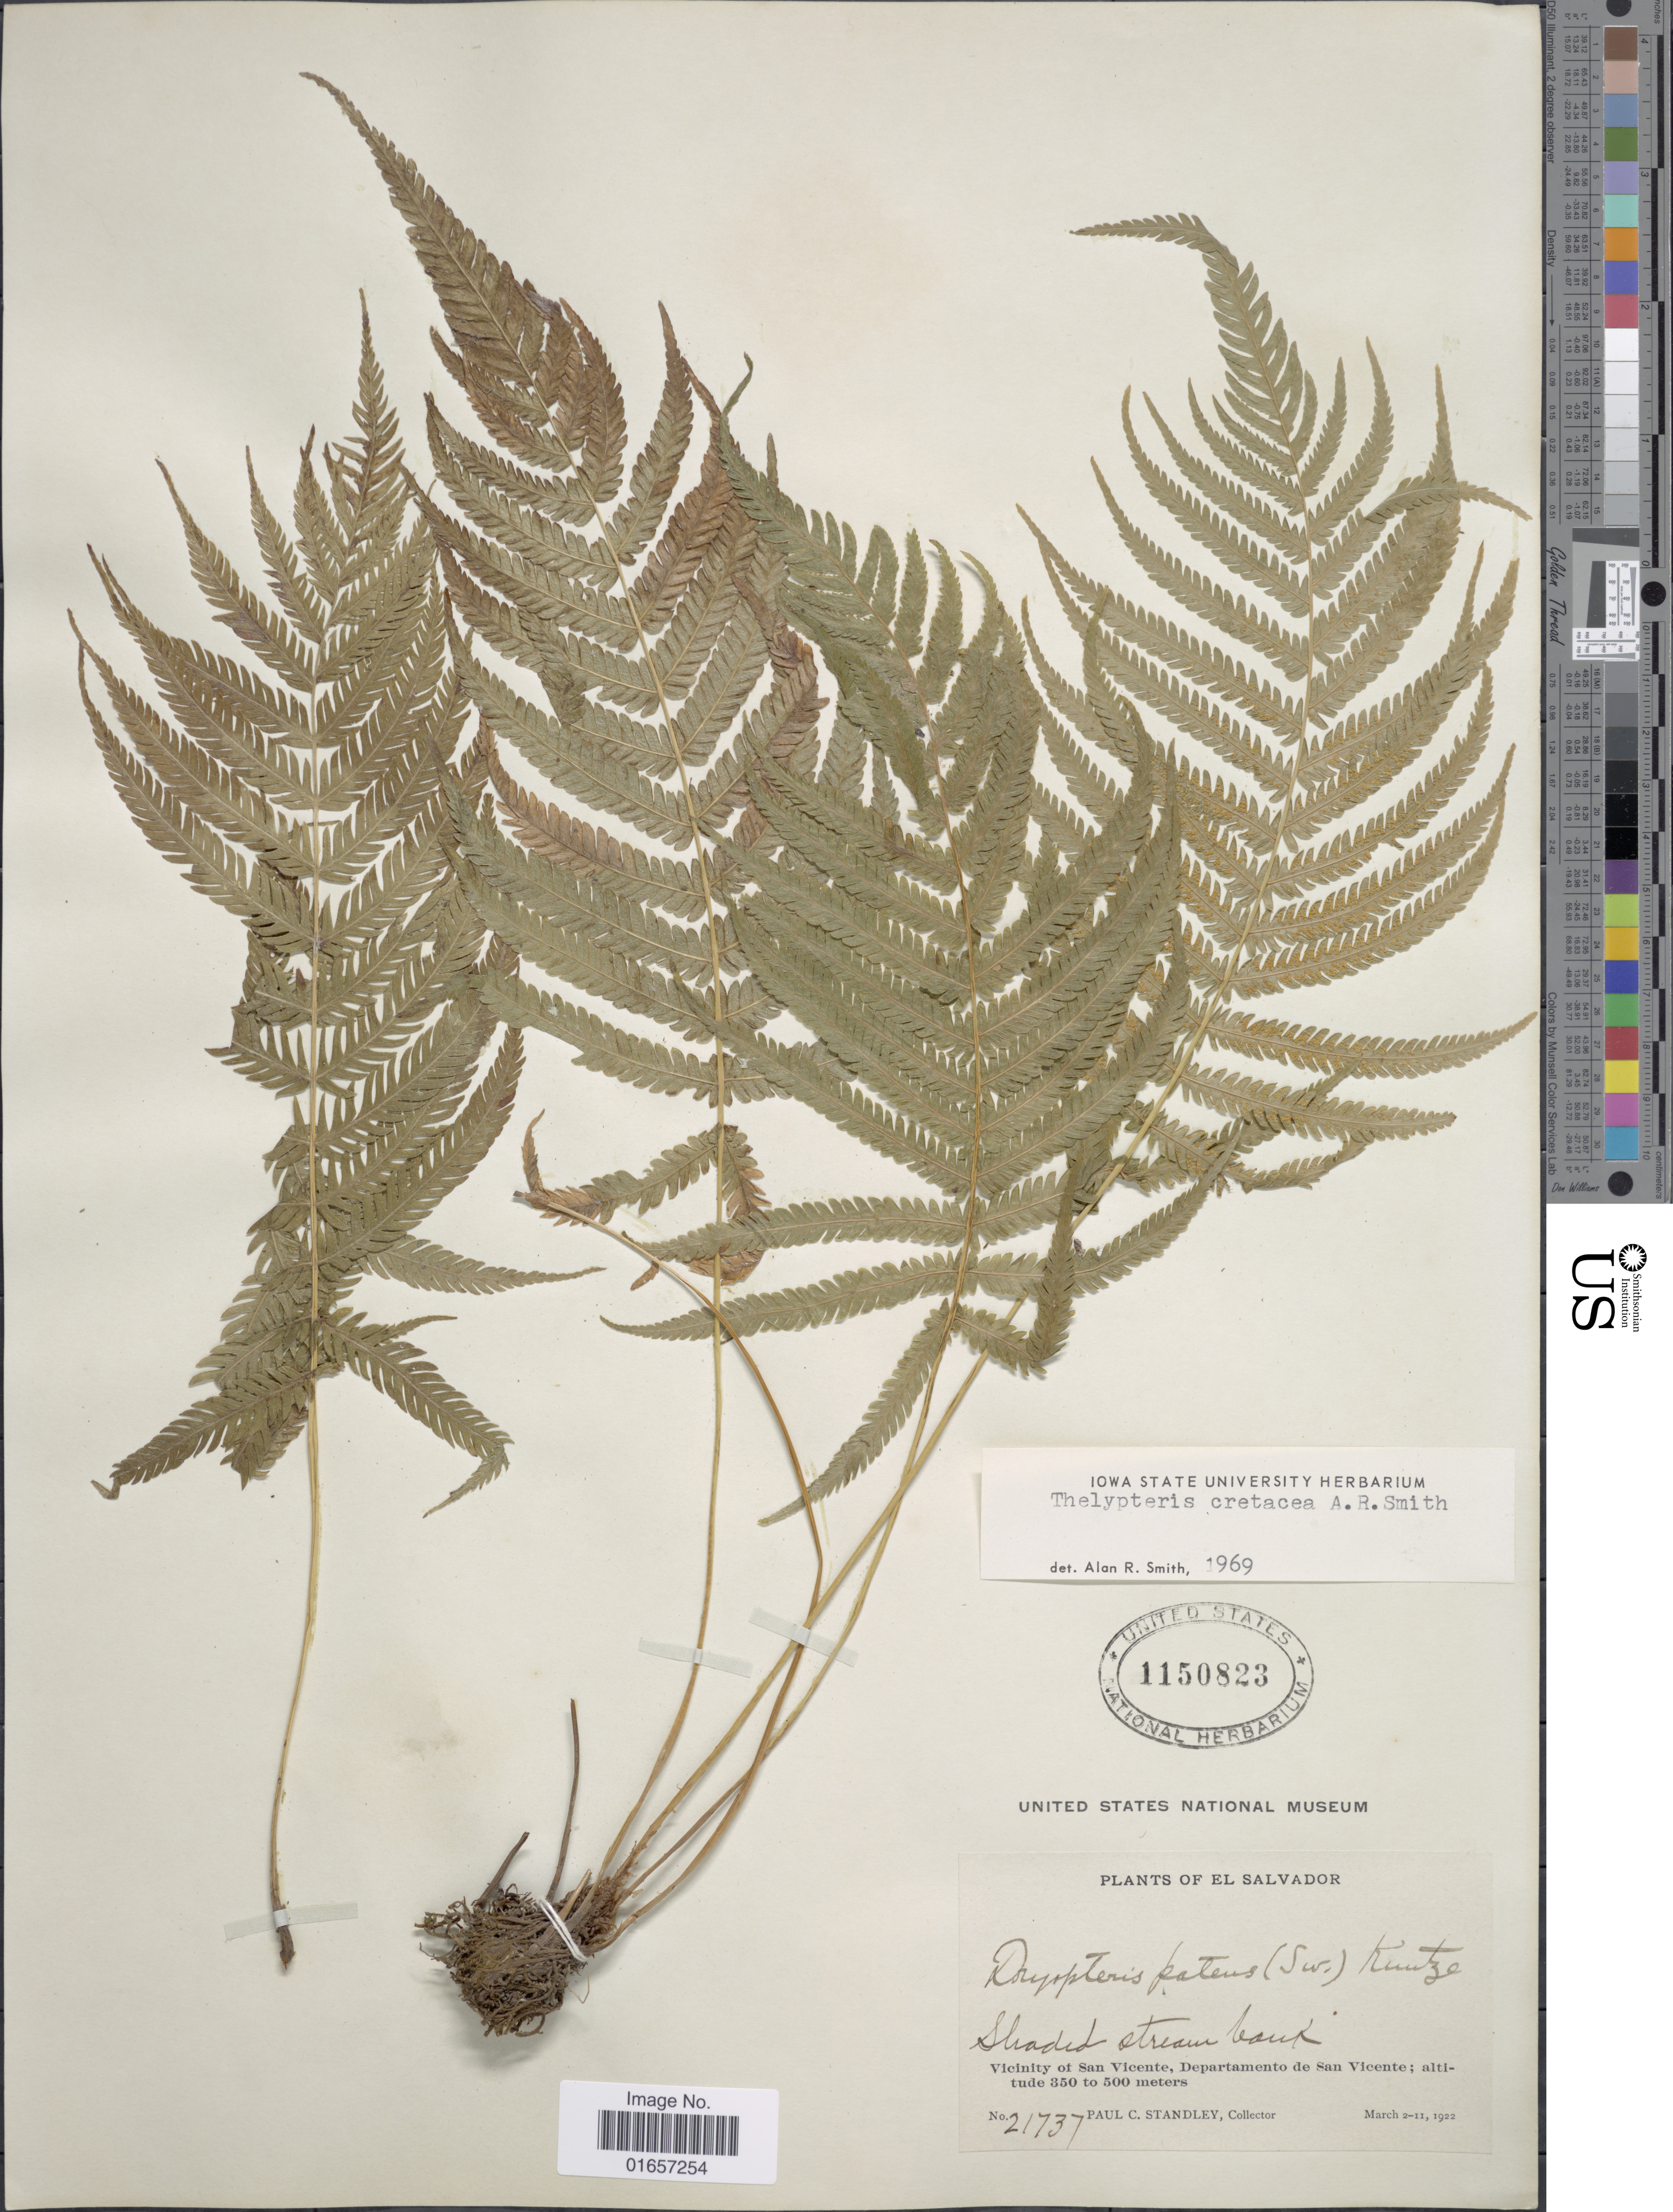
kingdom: Plantae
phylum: Tracheophyta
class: Polypodiopsida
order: Polypodiales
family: Thelypteridaceae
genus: Christella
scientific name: Christella cretacea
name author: (A.R. Sm.) Á. Löve & D. Löve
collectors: P. C. Standley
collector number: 21737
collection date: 1922-03-02/1922-03-11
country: El Salvador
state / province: San Vincente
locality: Departamento de San Vicente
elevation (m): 350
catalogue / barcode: US 1150823